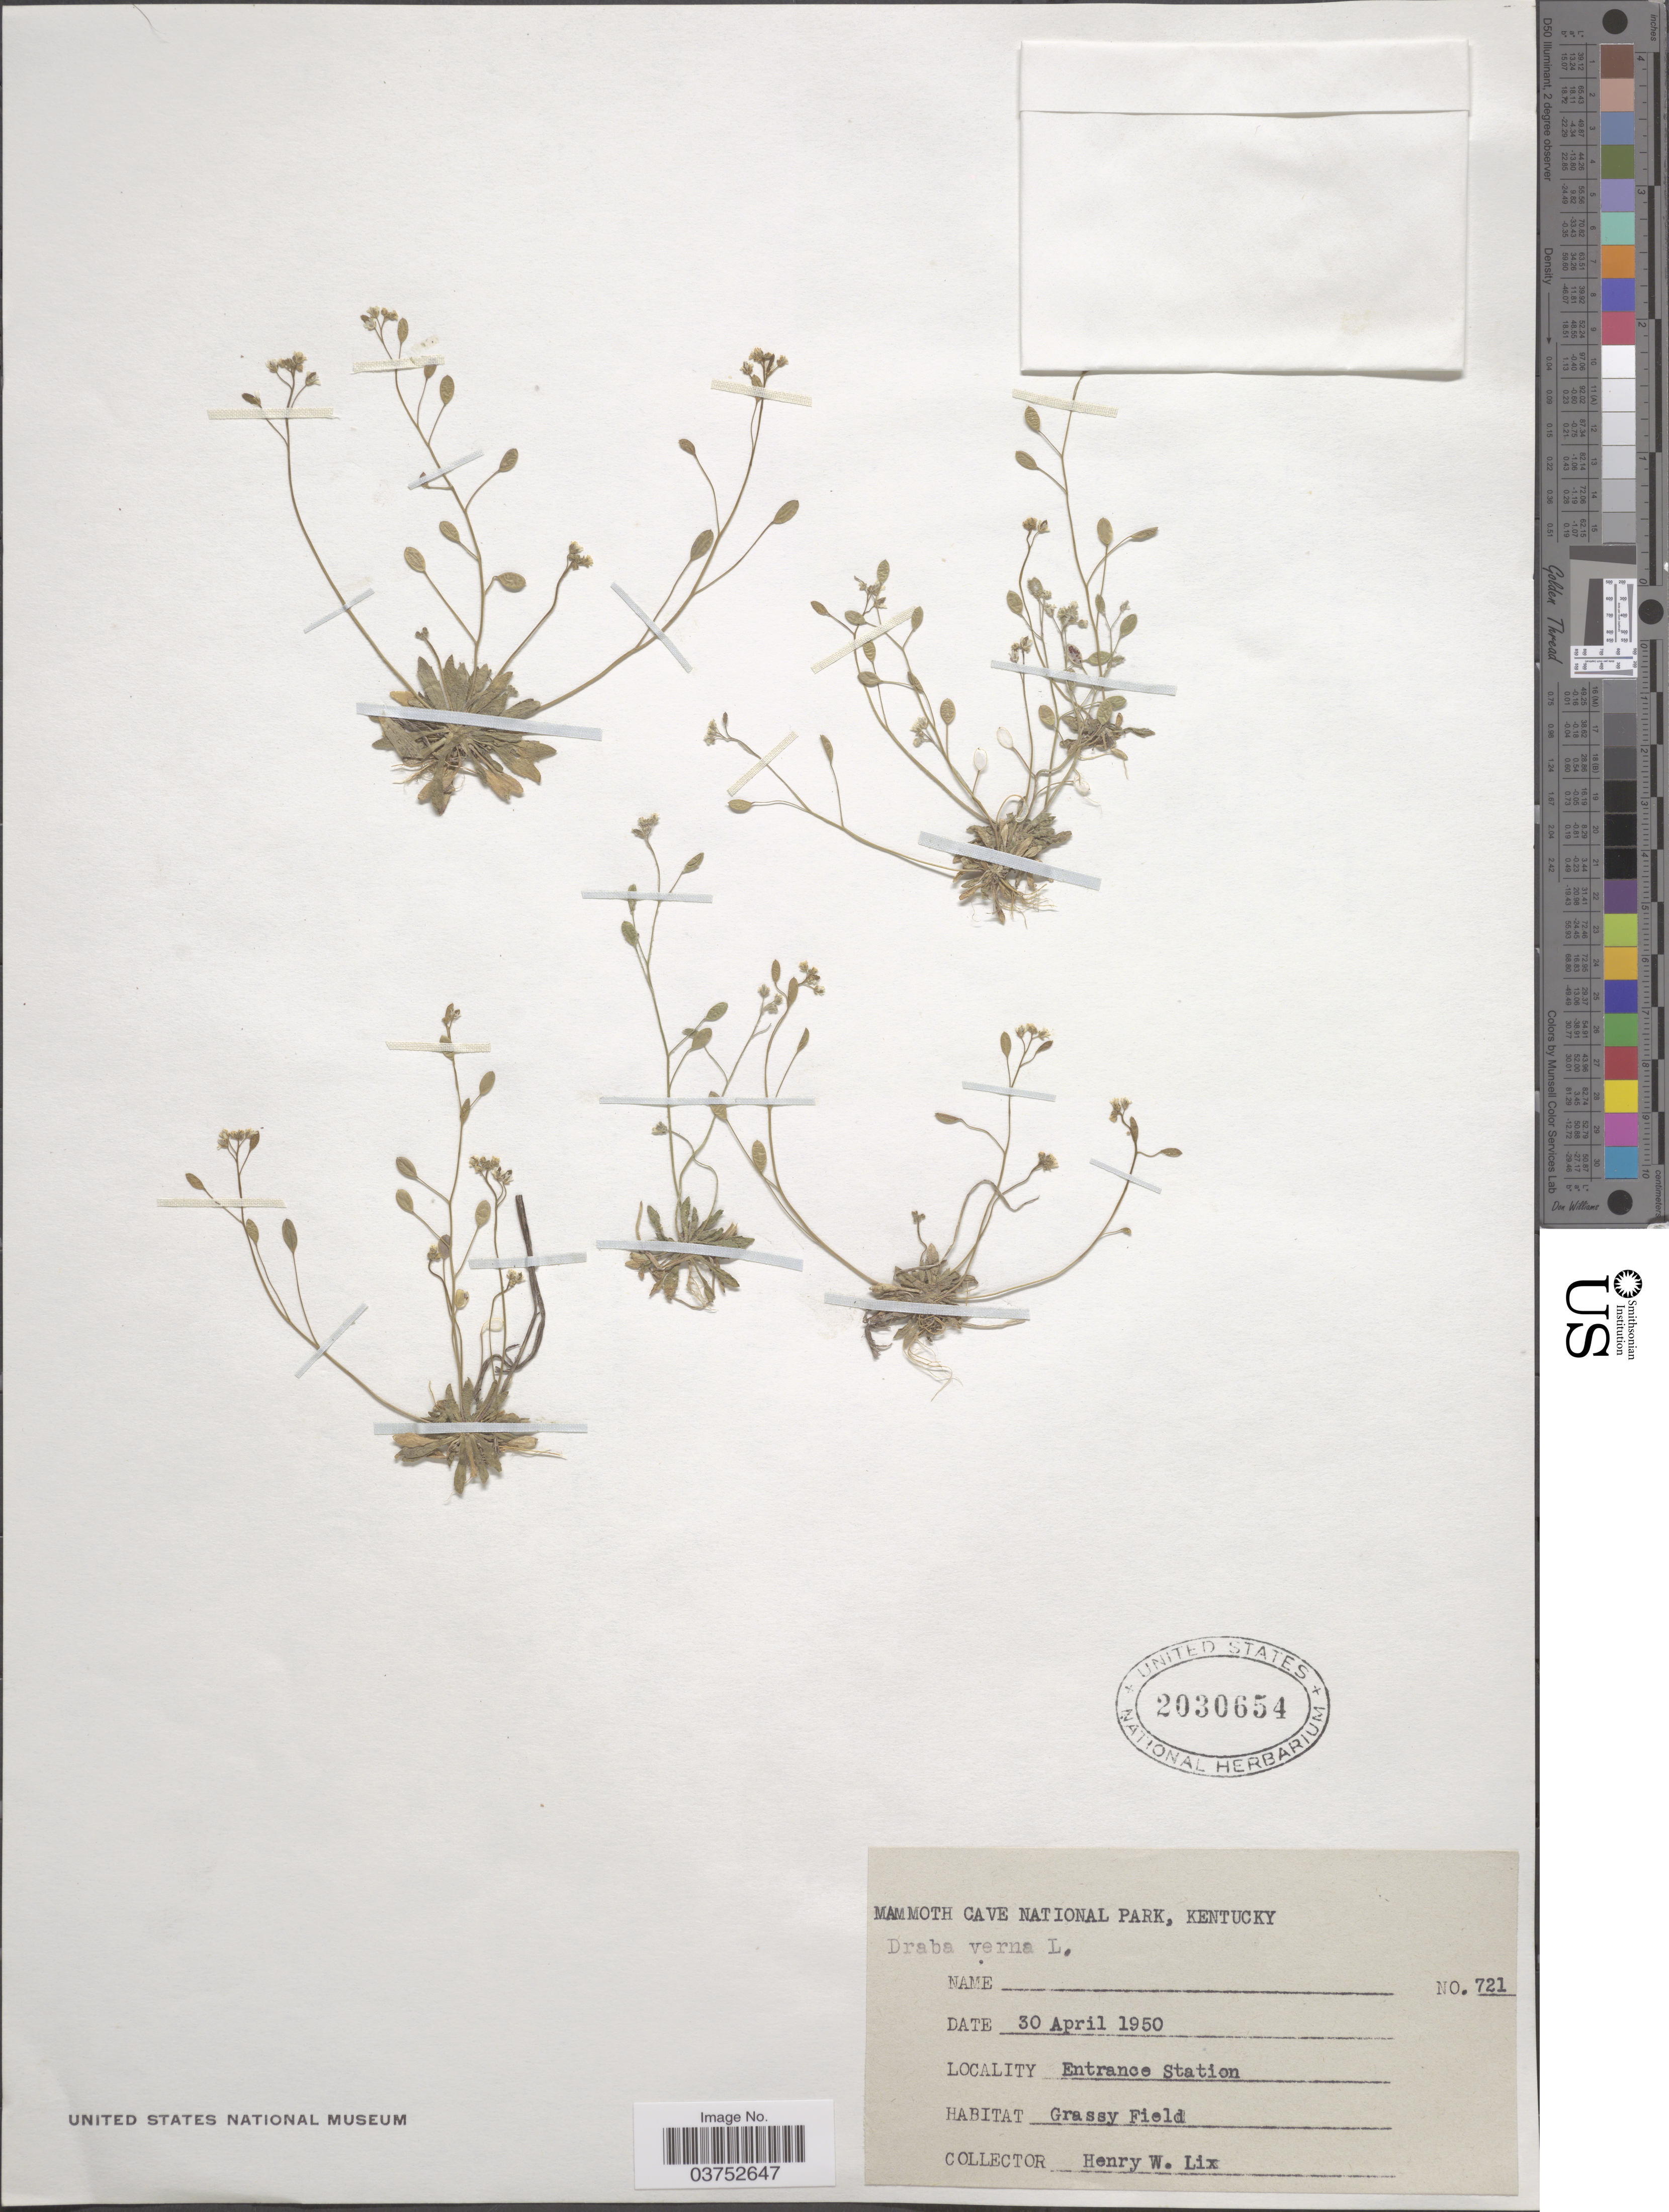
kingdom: Plantae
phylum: Tracheophyta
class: Magnoliopsida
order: Brassicales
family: Brassicaceae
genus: Draba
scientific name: Draba verna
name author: L.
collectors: H. W. Lix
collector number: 721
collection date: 1950-04-30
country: United States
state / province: Kentucky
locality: Mammoth Cave National Park. Entrance Station.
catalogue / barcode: US 2030654